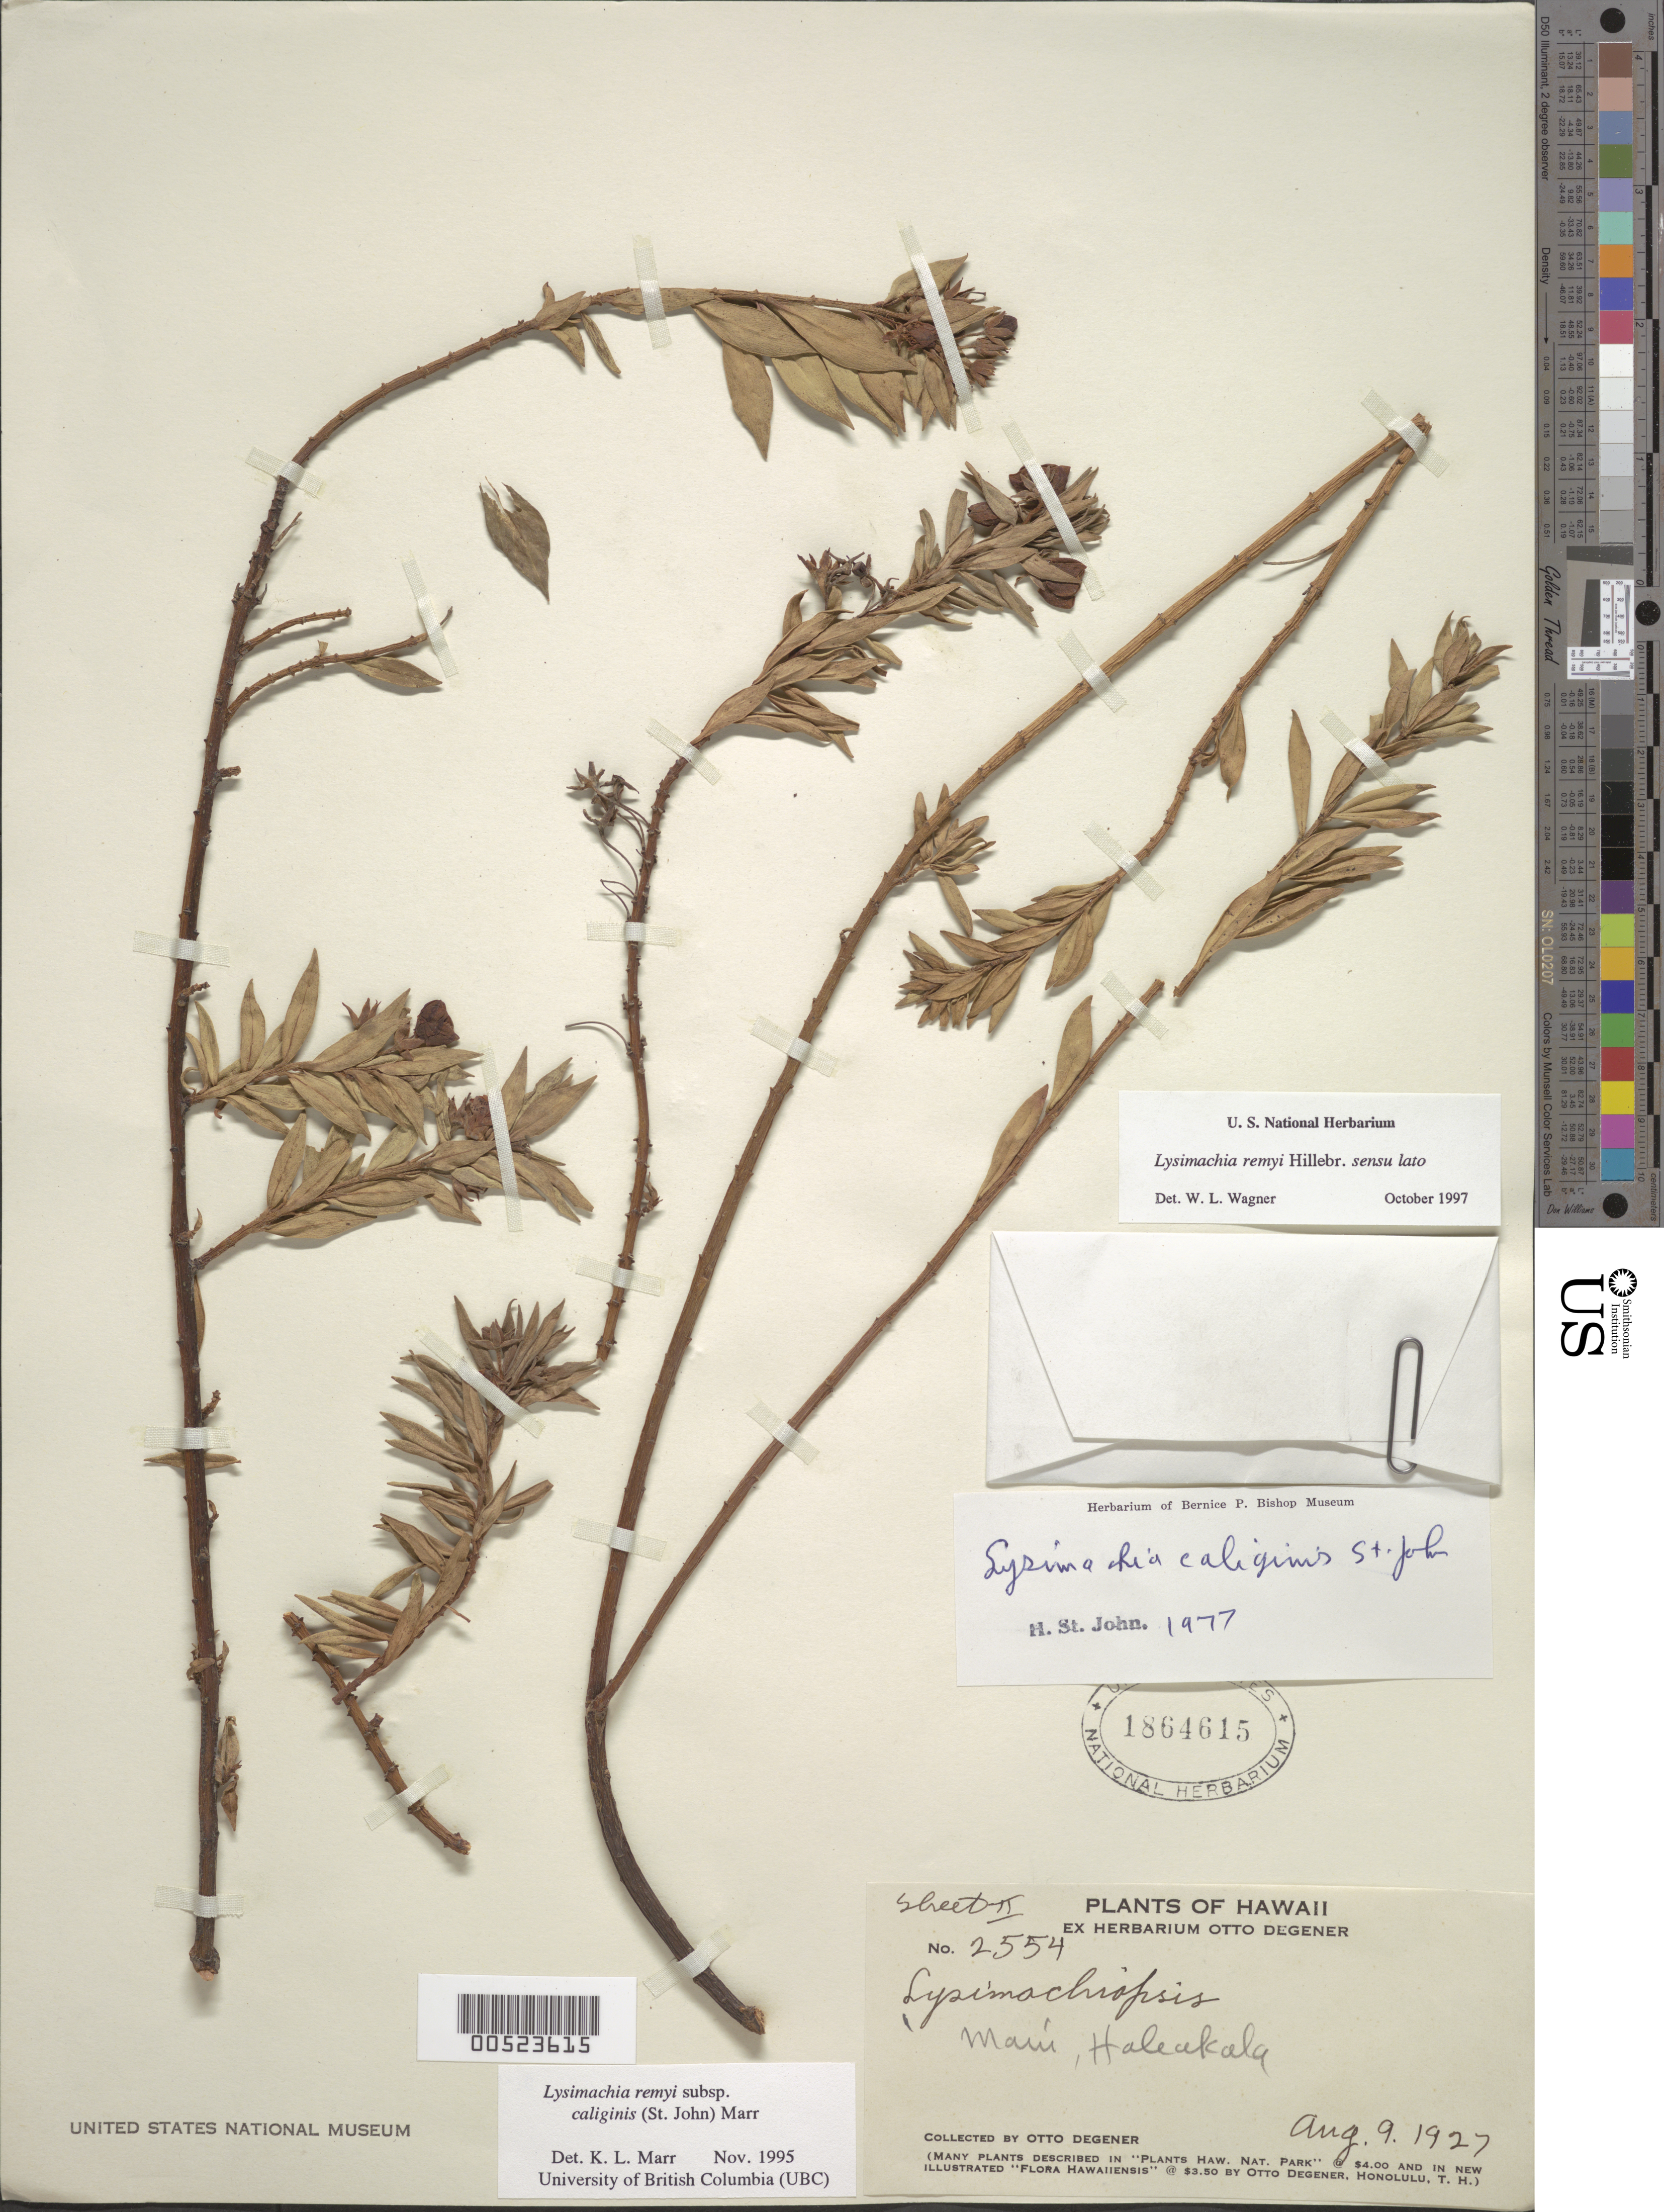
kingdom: Plantae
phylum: Tracheophyta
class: Magnoliopsida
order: Ericales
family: Primulaceae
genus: Lysimachia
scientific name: Lysimachia remyi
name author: Hillebr.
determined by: Wagner, W. L., (BOT), Smithsonian Institution - National Museum of Natural History (UNITED STATES)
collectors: O. Degener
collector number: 2554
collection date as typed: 9 Aug 1927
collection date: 1927-08-09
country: United States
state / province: Hawaii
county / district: Maui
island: Maui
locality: Haleakala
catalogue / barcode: US 1864615